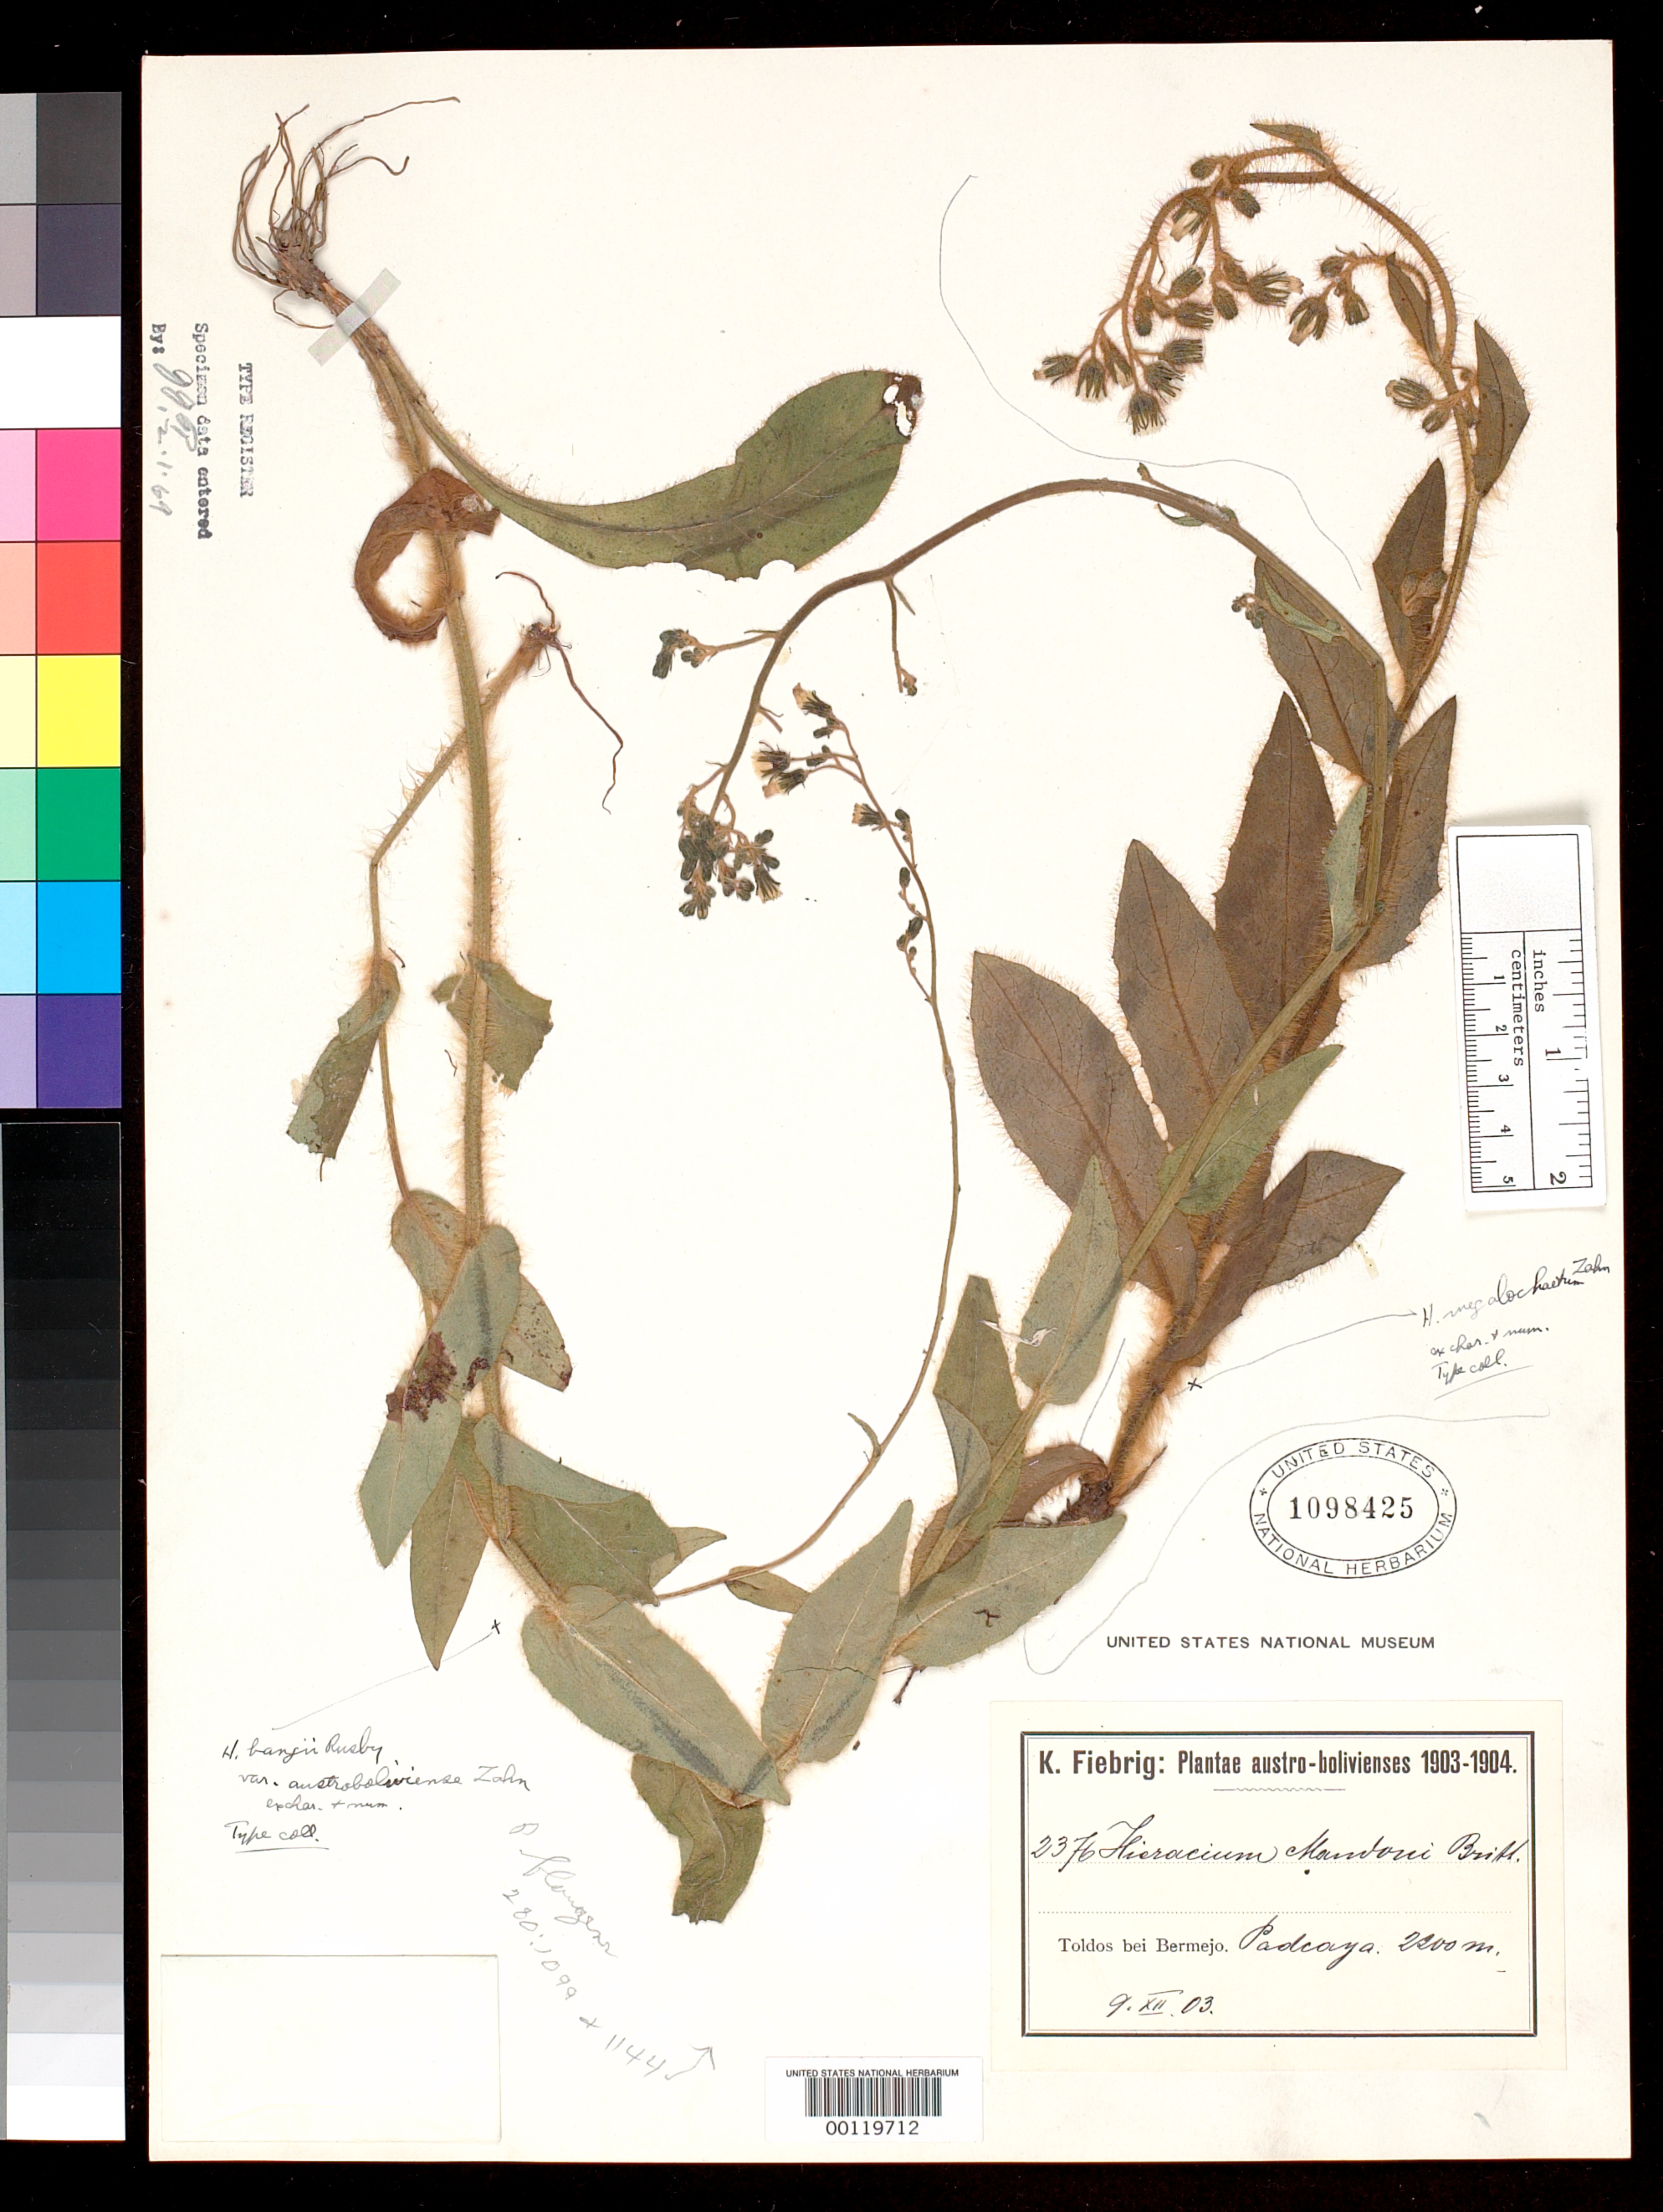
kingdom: Plantae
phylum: Tracheophyta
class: Magnoliopsida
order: Asterales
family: Asteraceae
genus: Hieracium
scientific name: Hieracium bangii subsp. austroboliviense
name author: Zahn in Engl.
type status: Isotype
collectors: K. Fiebrig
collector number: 2376 p.p.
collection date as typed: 09 Dec 1903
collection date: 1903-12-09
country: Bolivia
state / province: Tarija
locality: Toldos bei Bermejo. Padcaya.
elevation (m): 2200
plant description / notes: Filed in the type herbarium under Hieracium megalochatum. Sheet is apparently mounted with 2 mixed elements, the types of (respectively) Hieracium megalochaetum Zahn and Hieracium bangii subsp. austroboliviense Zahn (both names published in same publication).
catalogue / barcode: US 1098425-2